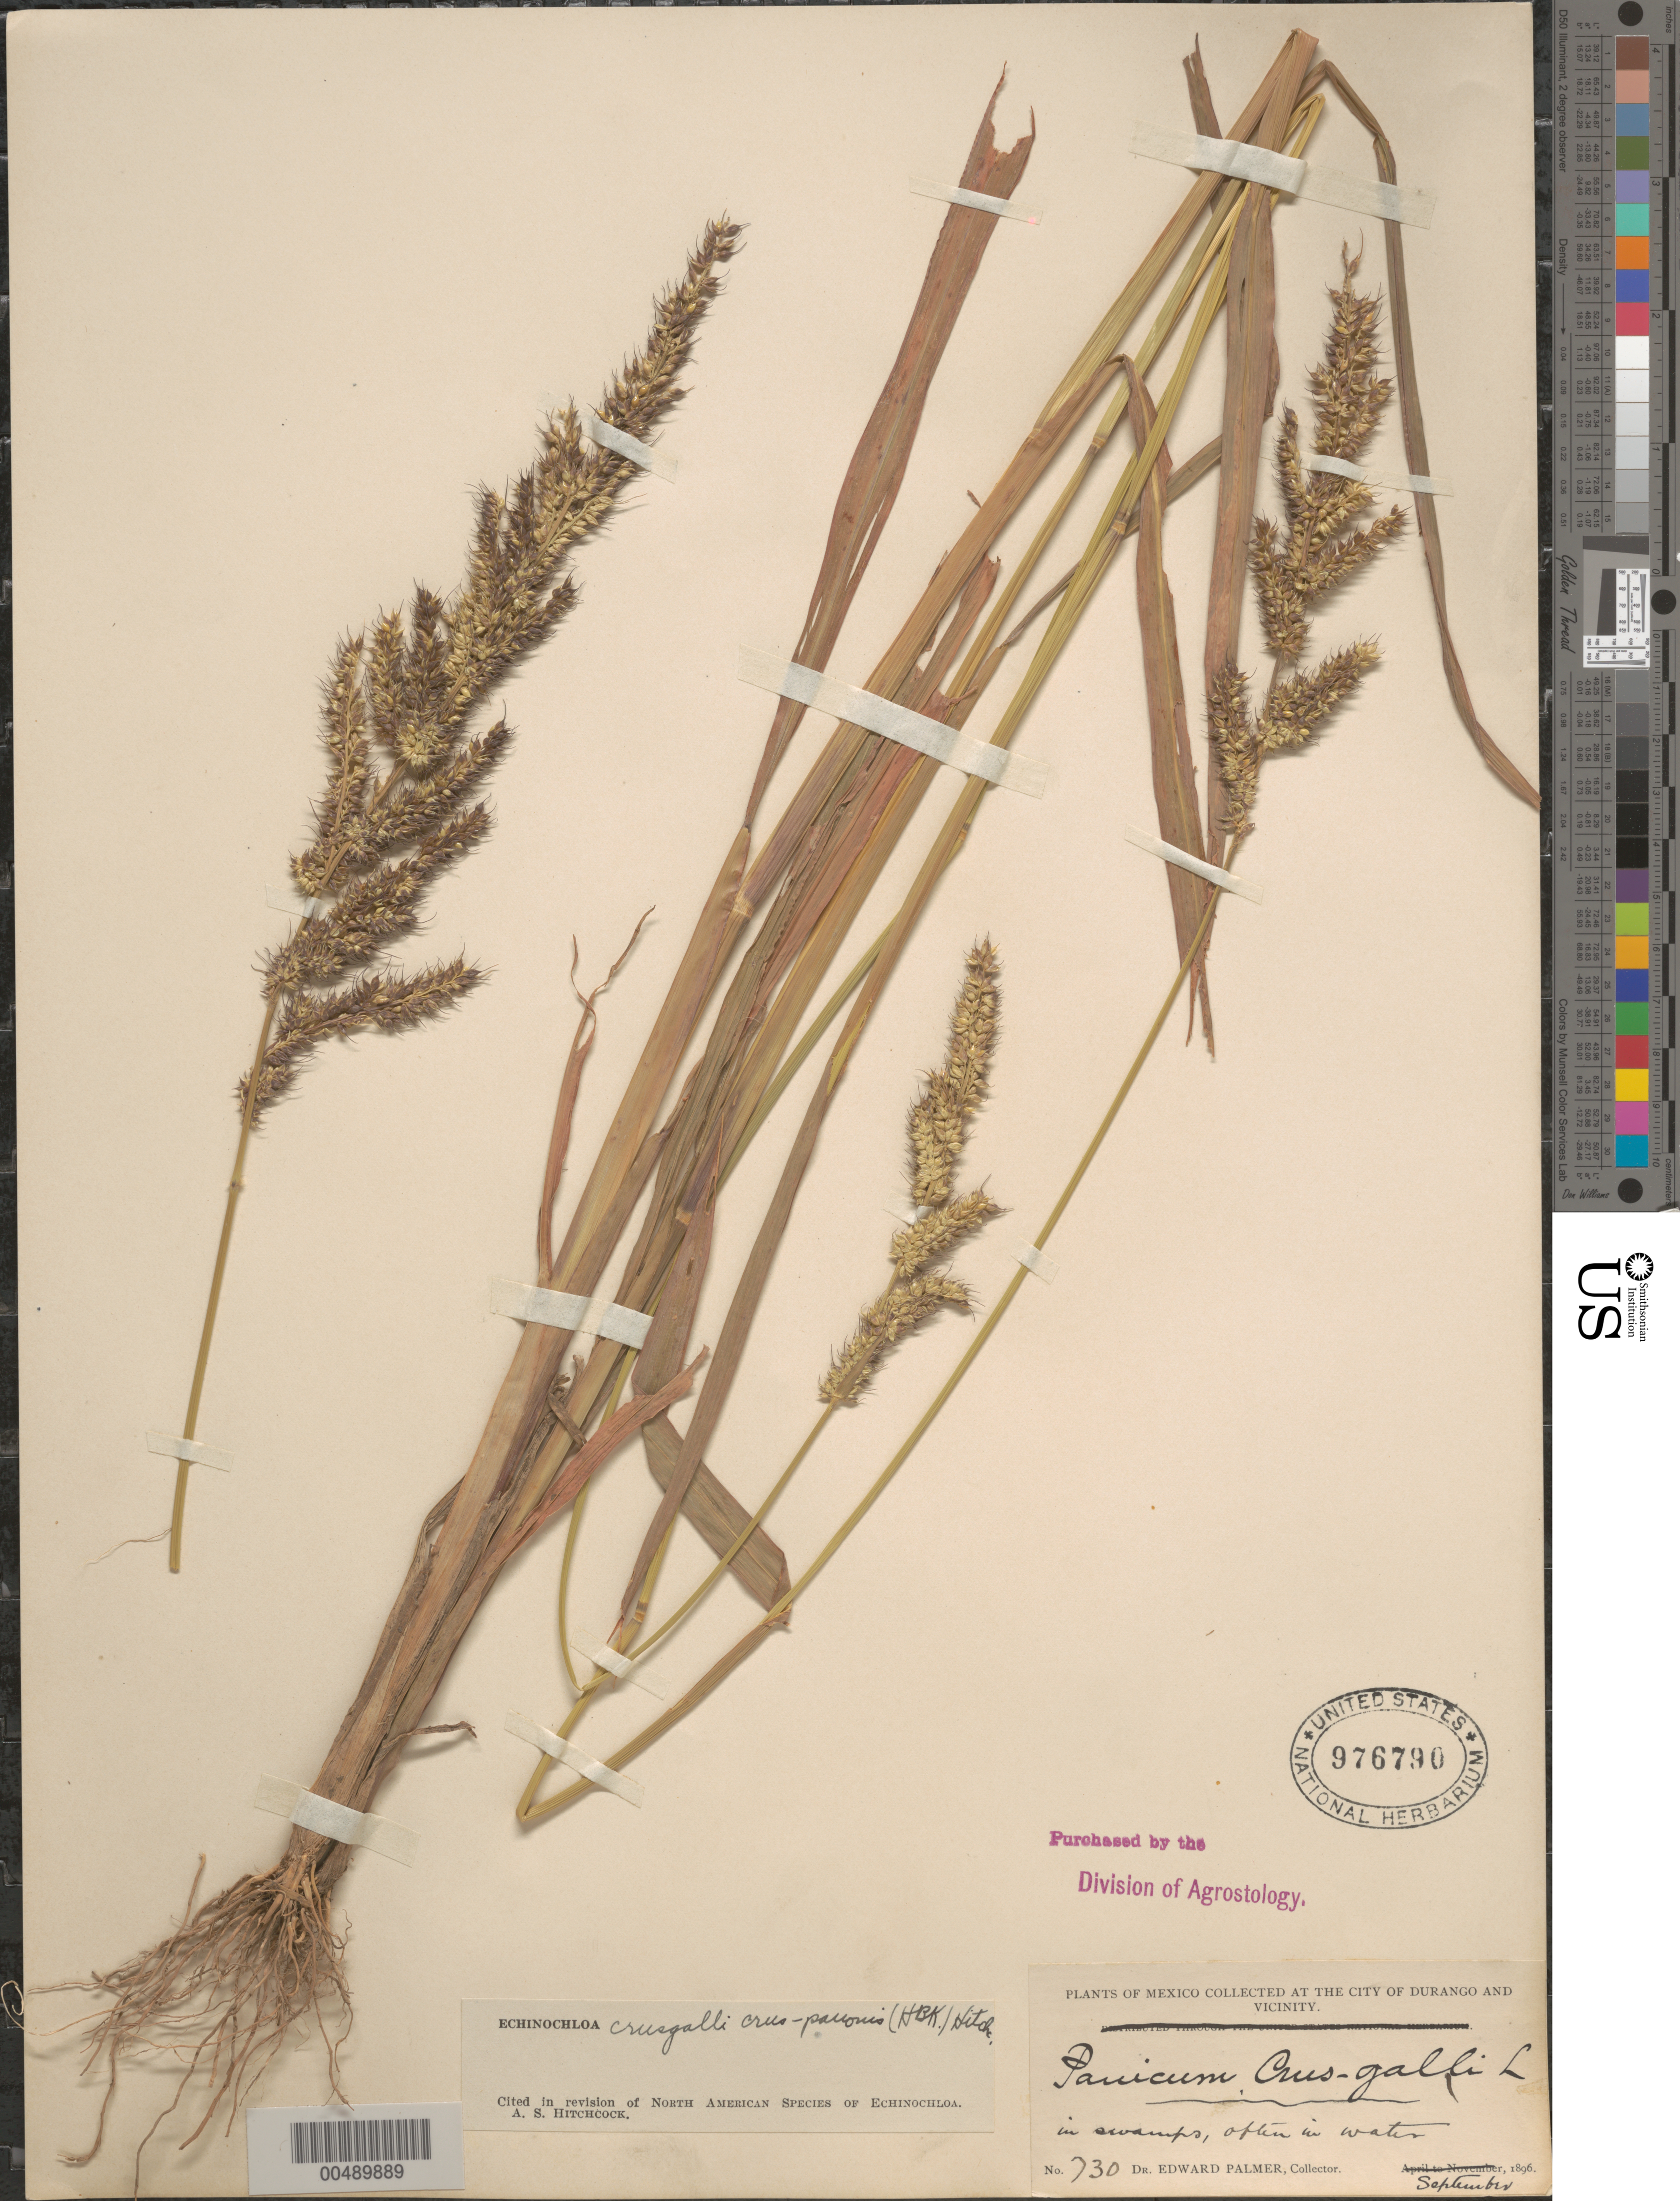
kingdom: Plantae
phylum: Tracheophyta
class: Liliopsida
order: Poales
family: Poaceae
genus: Echinochloa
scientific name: Echinochloa crus-pavonis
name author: (Kunth) Schult.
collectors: E. Palmer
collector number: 730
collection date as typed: Sep 1896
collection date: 1896-09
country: Mexico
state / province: Durango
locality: City of Durango and vicinity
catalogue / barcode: US 976790